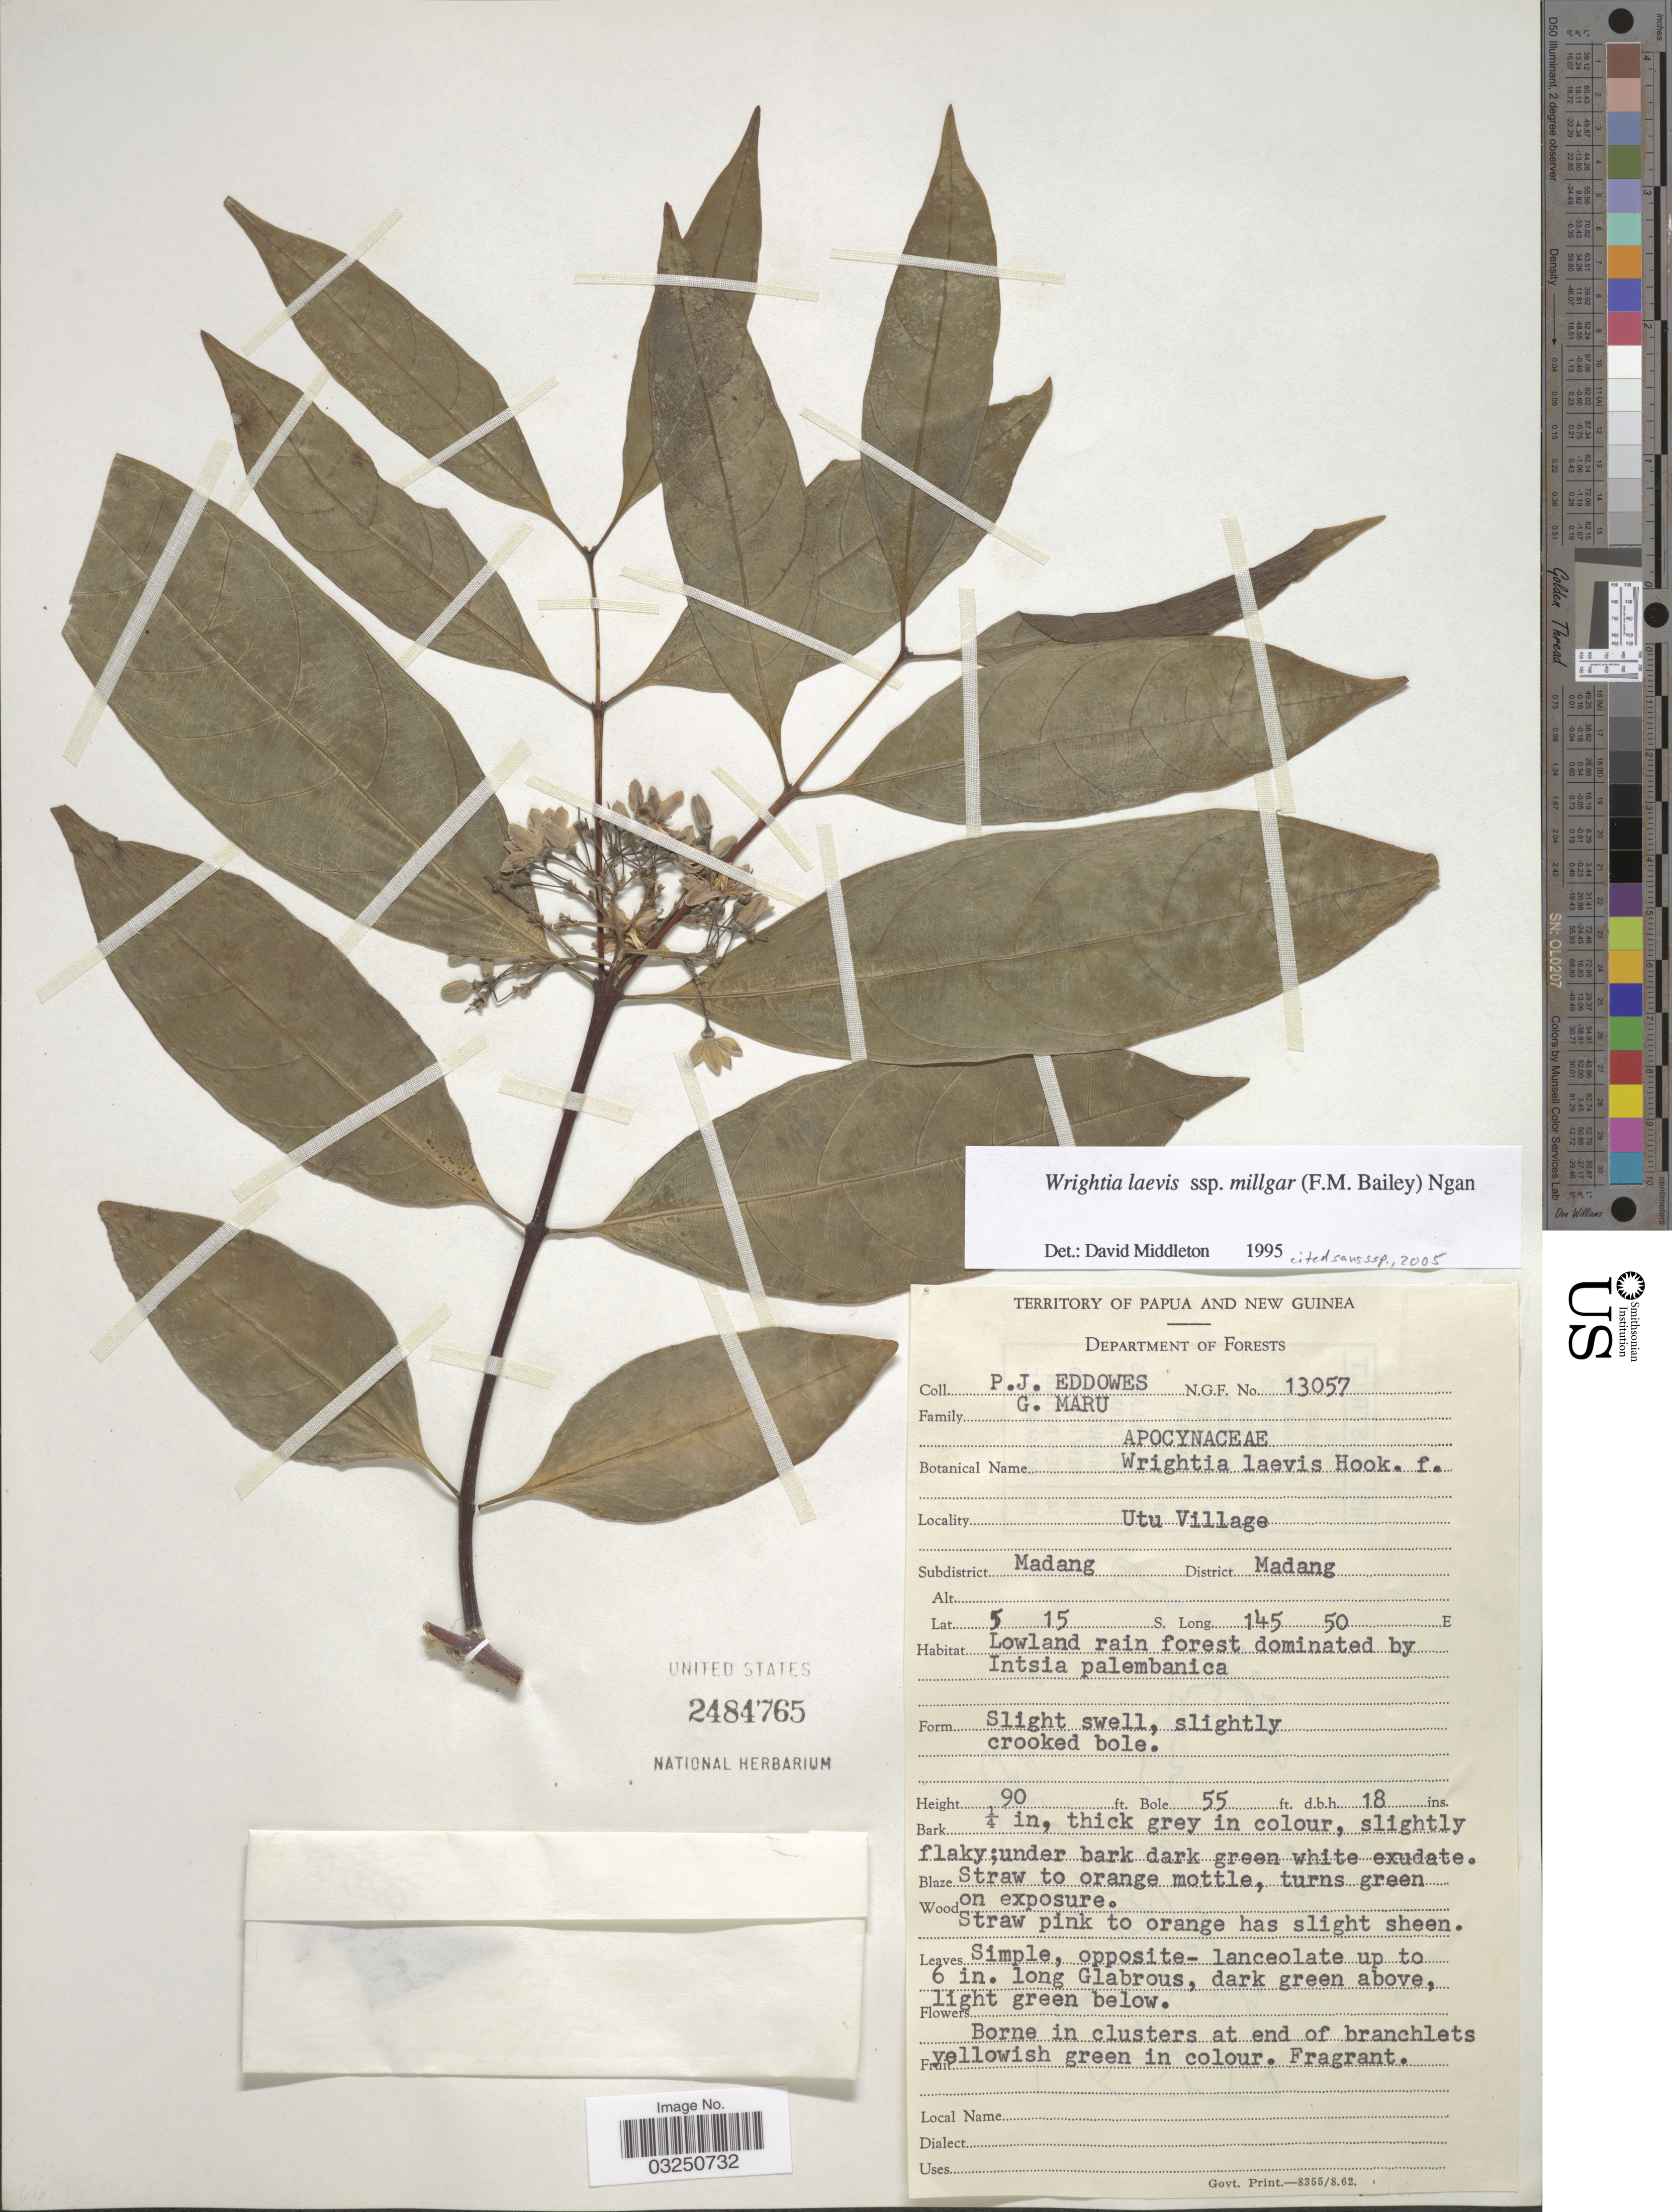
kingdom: Plantae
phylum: Tracheophyta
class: Magnoliopsida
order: Gentianales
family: Apocynaceae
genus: Wrightia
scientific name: Wrightia laevis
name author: Hook. f.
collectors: P.J. Eddowes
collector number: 13057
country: Papua New Guinea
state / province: Madang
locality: Utu Village, Subdistrict Madang, District Madang.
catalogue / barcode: US 2484765